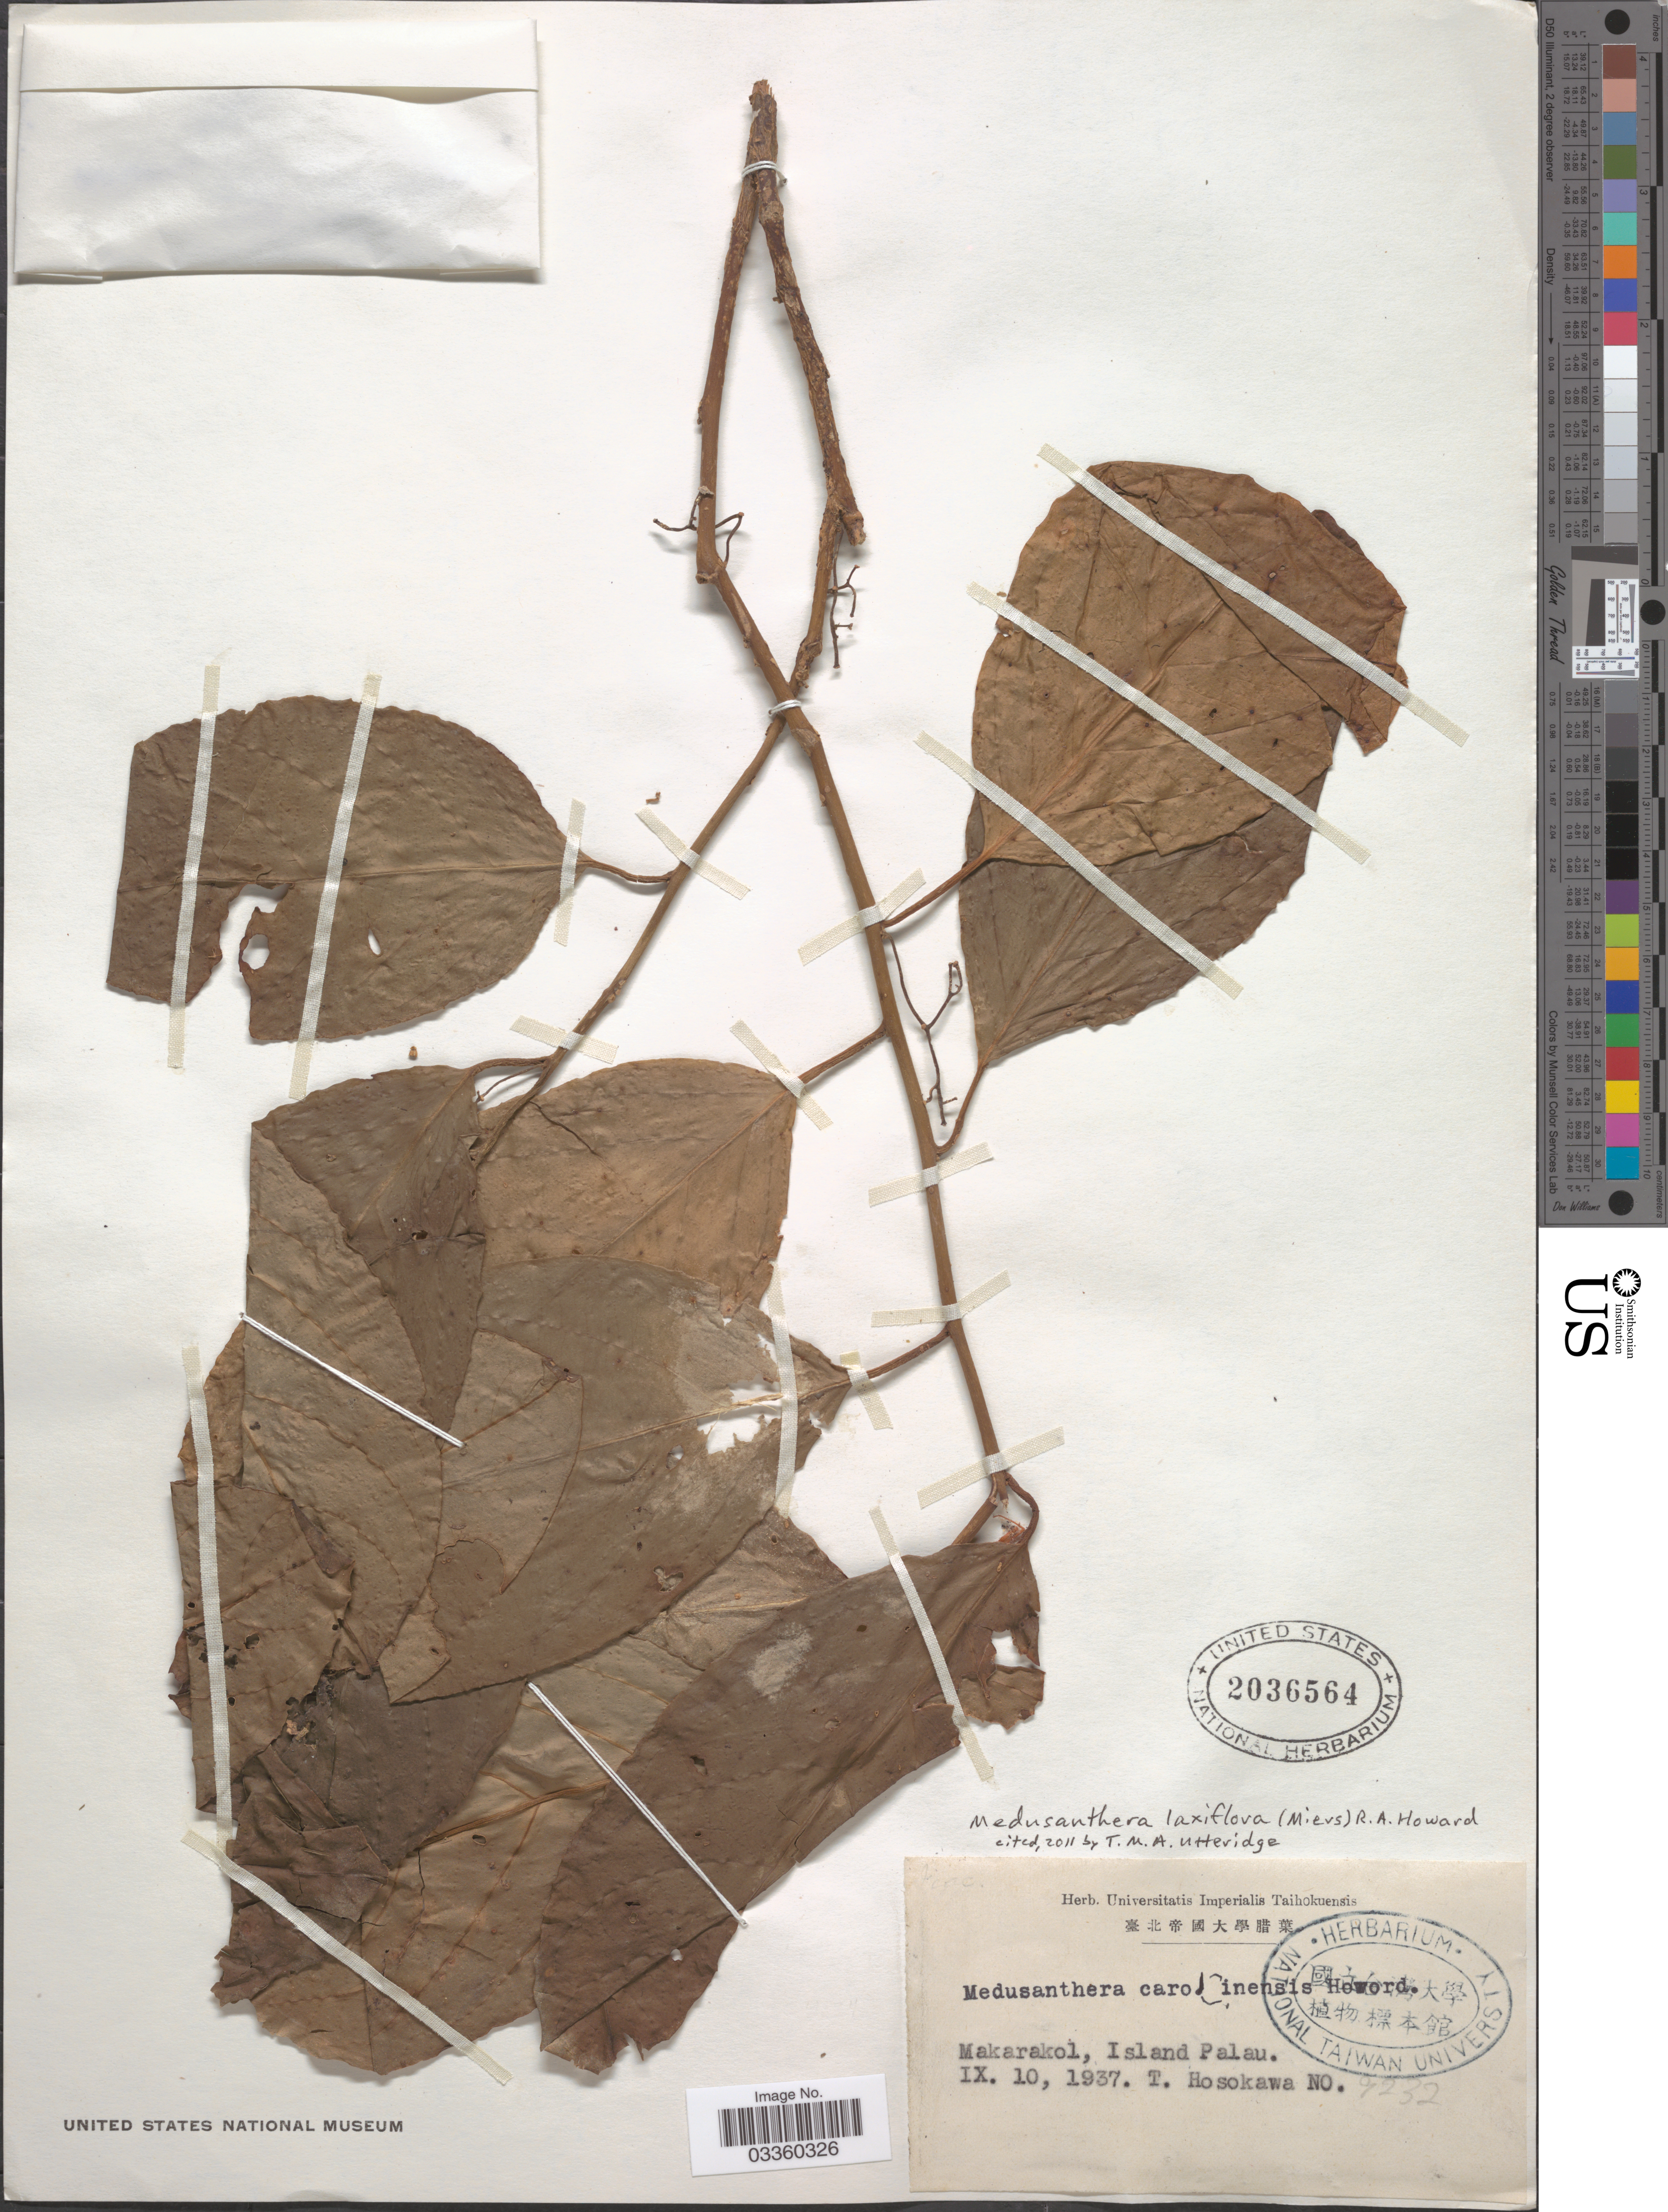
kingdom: Plantae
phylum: Tracheophyta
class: Magnoliopsida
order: Cardiopteridales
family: Stemonuraceae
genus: Medusanthera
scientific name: Medusanthera laxiflora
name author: (Miers) R.A. Howard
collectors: T. Hosokawa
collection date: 1937-09-10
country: Palau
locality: Makarakol, Island Palau.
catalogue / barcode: US 2036564